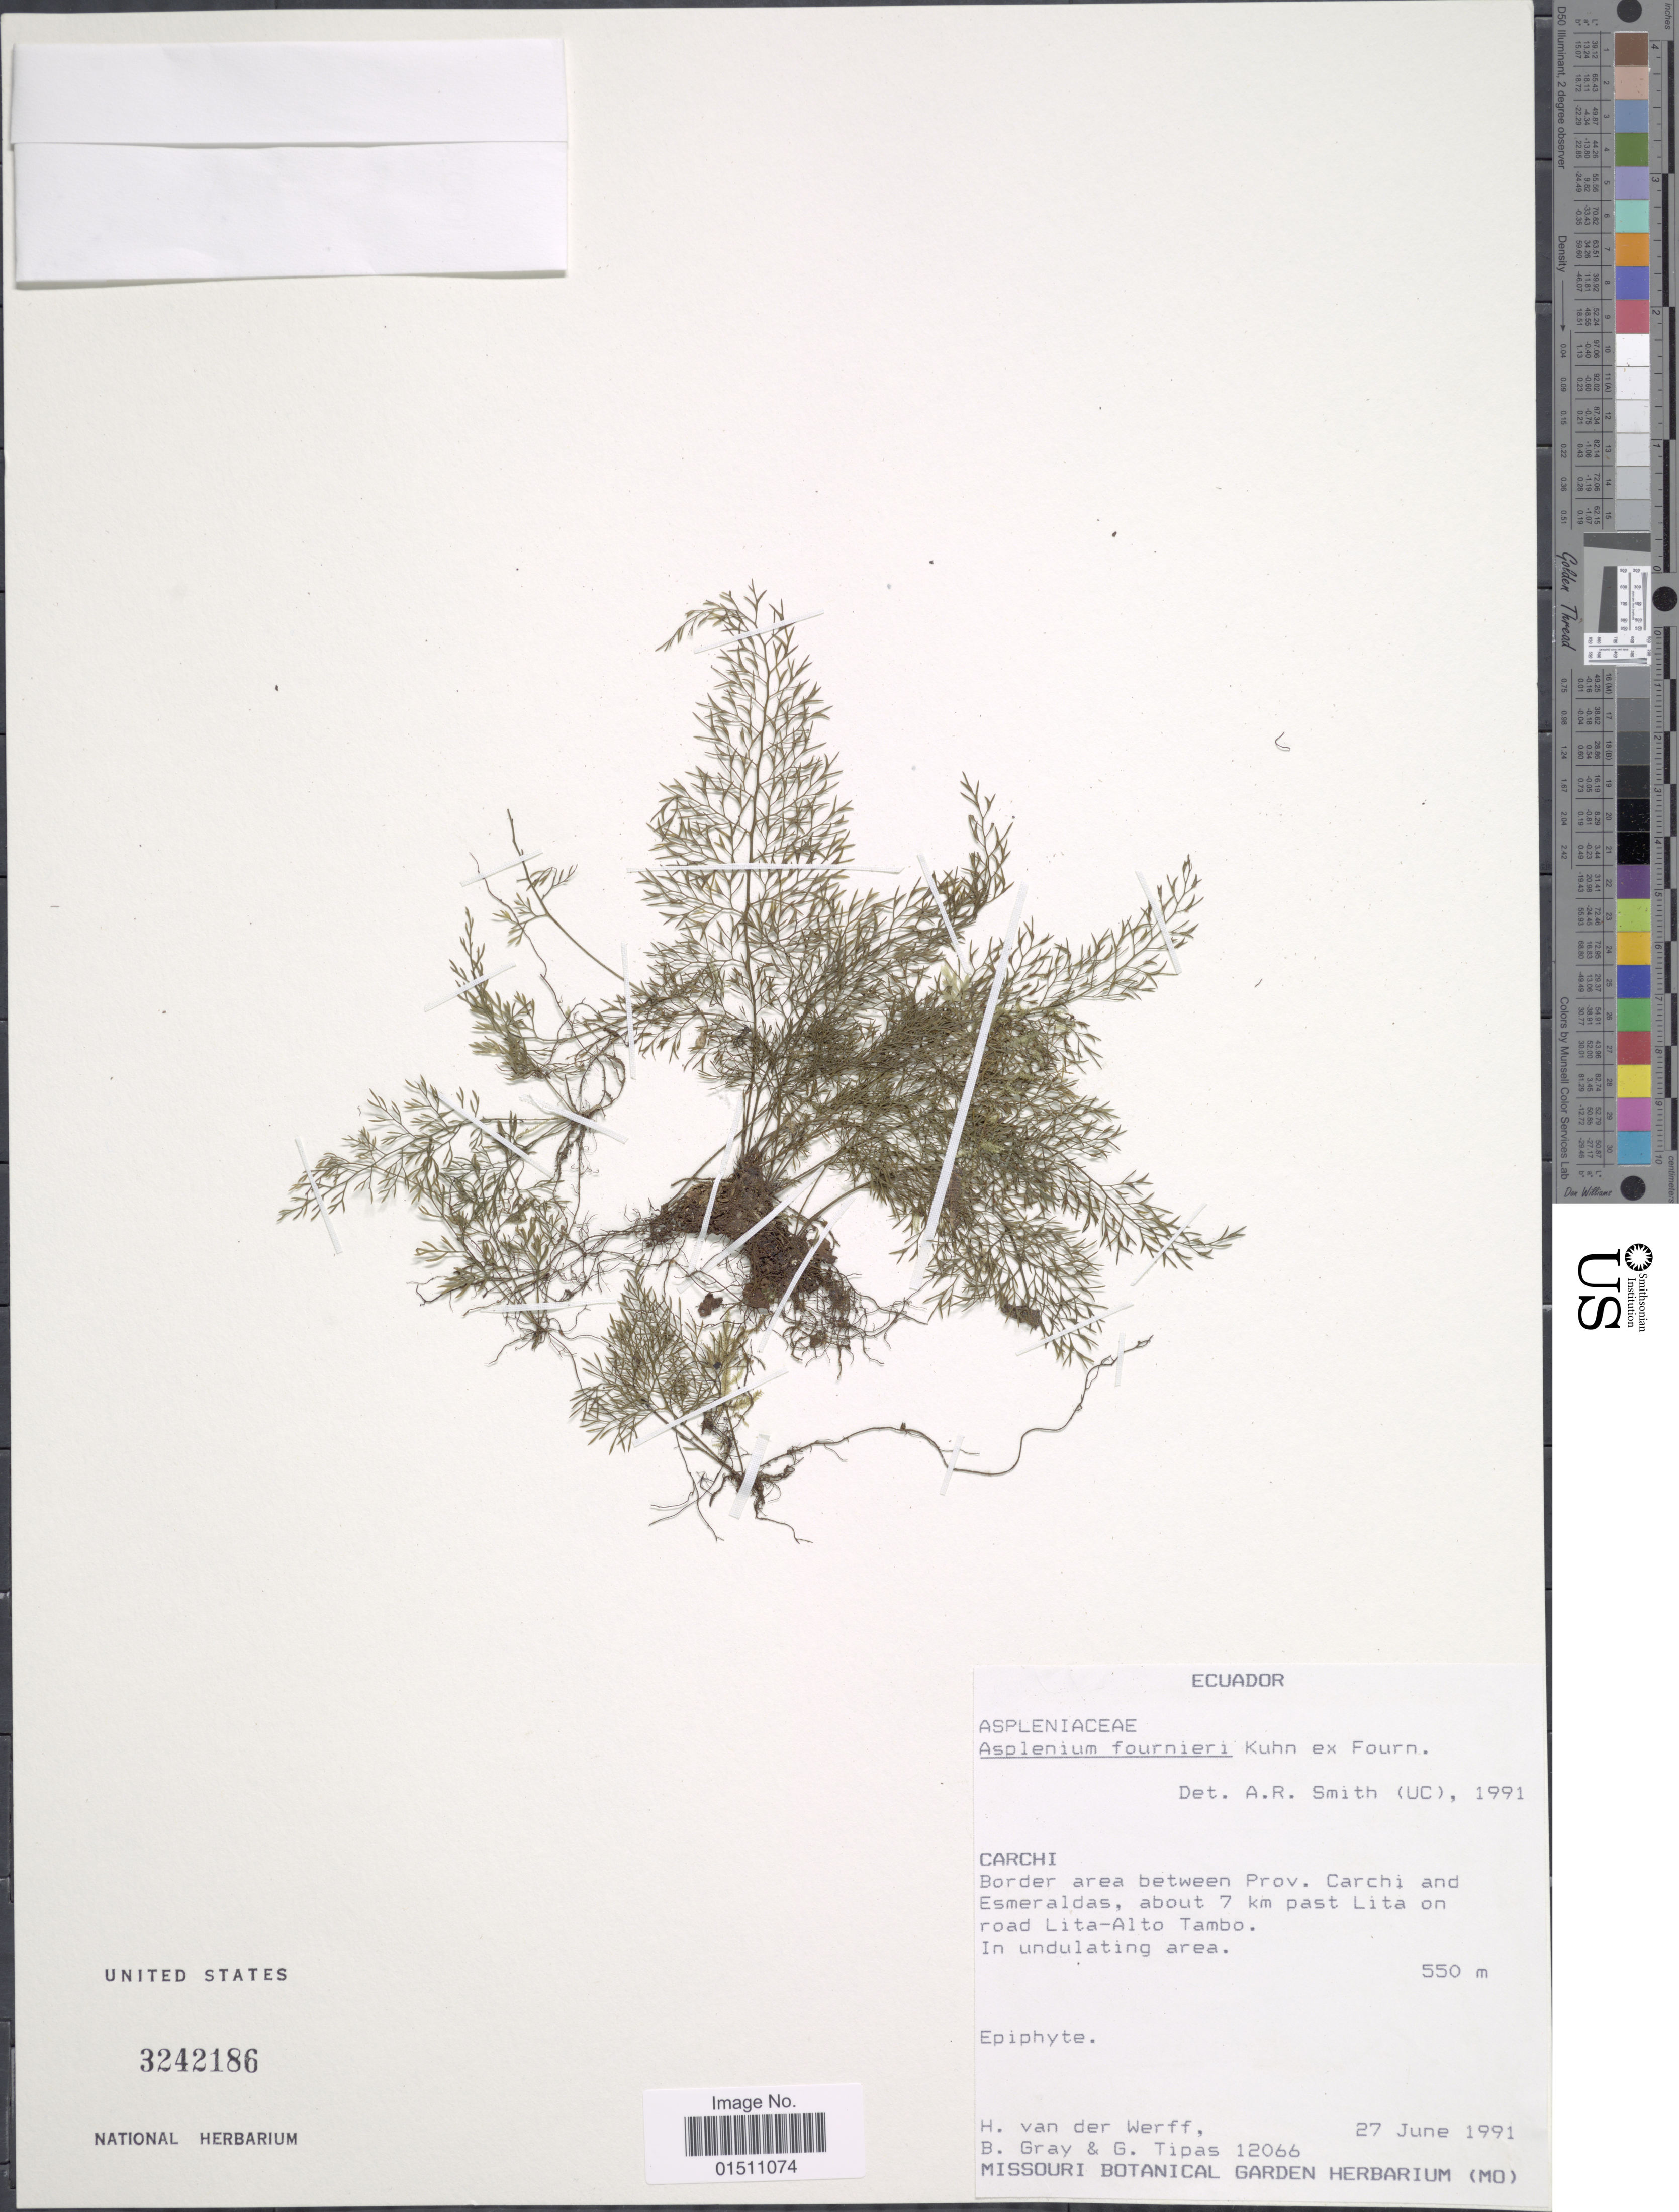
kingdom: Plantae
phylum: Tracheophyta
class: Polypodiopsida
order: Polypodiales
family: Aspleniaceae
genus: Asplenium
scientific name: Asplenium fournieri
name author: Kuhn ex E. Fourn.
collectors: H. van der Werff, B. Gray & G. Tipas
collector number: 12066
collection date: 1991-06-27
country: Ecuador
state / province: Carchi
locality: Ecuador, Border area between Prov. Carchi and Esmeraldas, about 7 km past Lita on road Lita-Alto Tambo.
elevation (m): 550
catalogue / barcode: US 3242186